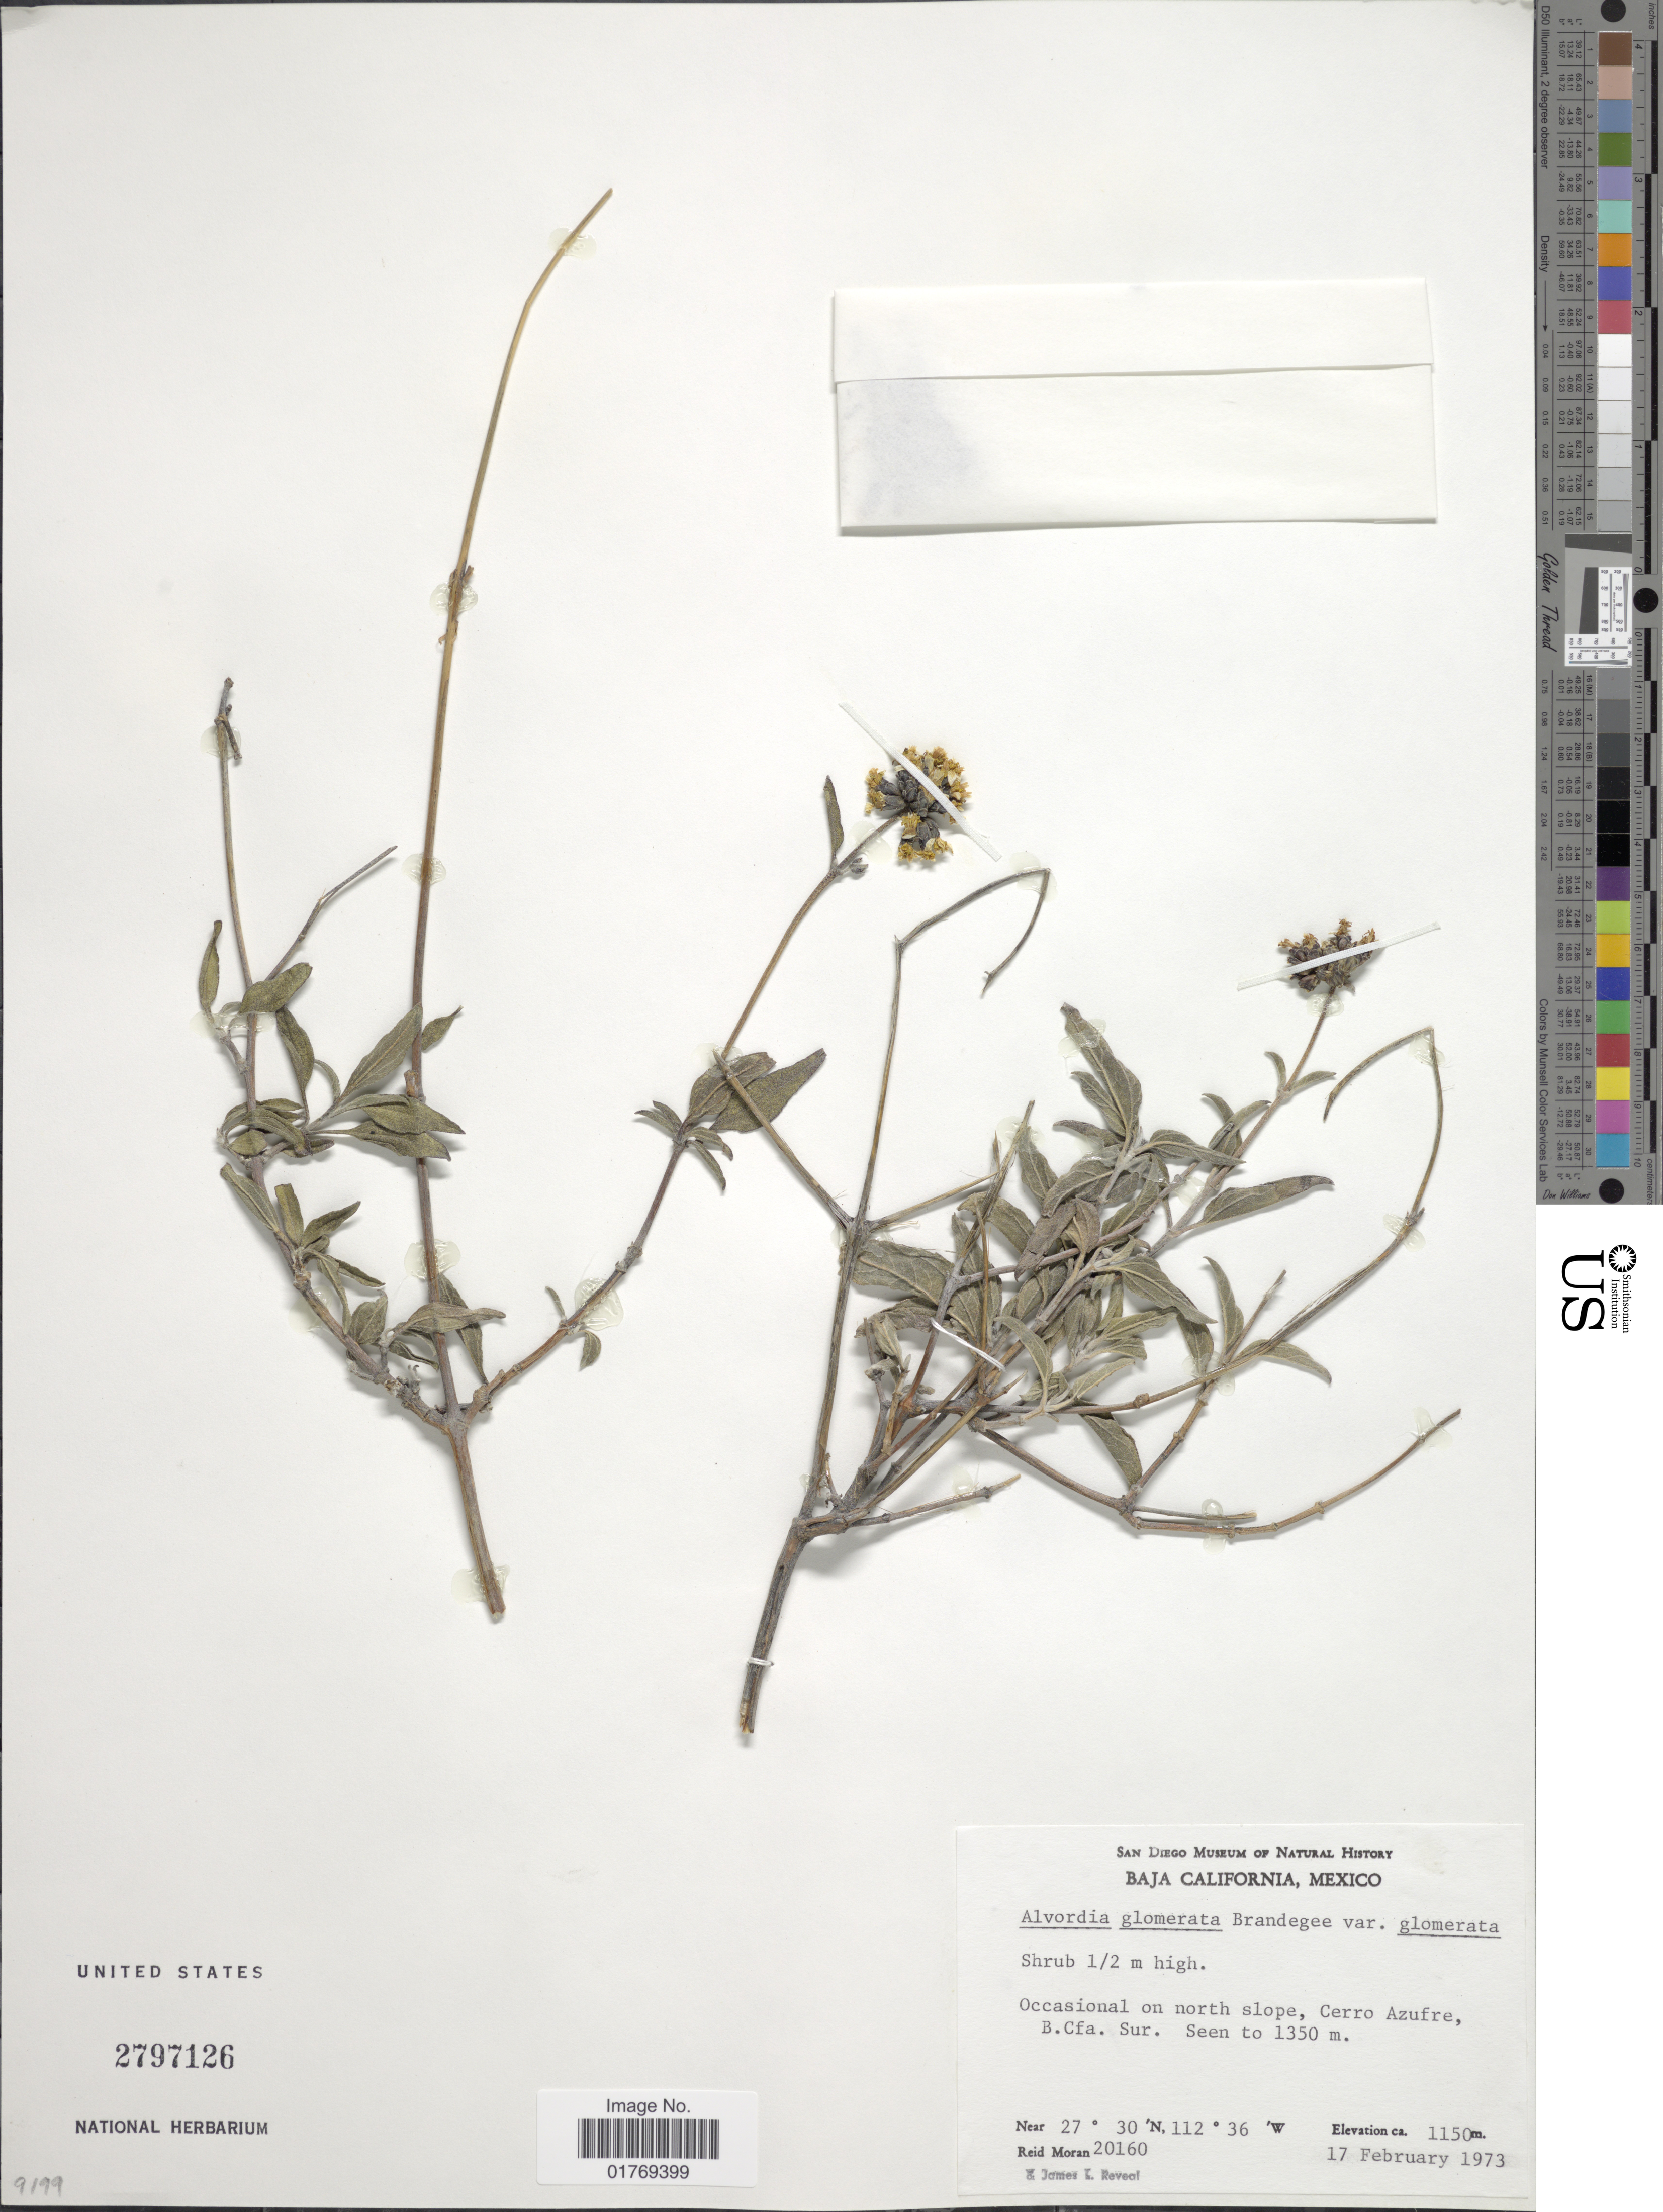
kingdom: Plantae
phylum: Tracheophyta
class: Magnoliopsida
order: Asterales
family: Asteraceae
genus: Alvordia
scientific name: Alvordia glomerata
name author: Brandegee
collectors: R. V. Moran & J. L. Reveal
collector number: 20160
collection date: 1973-02-17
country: Mexico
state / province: Baja California Sur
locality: Baja California, Mexico. Occasional on north slope, Cerro Azufre, B. Cfa. Sur.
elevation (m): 1150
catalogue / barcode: US 2797126